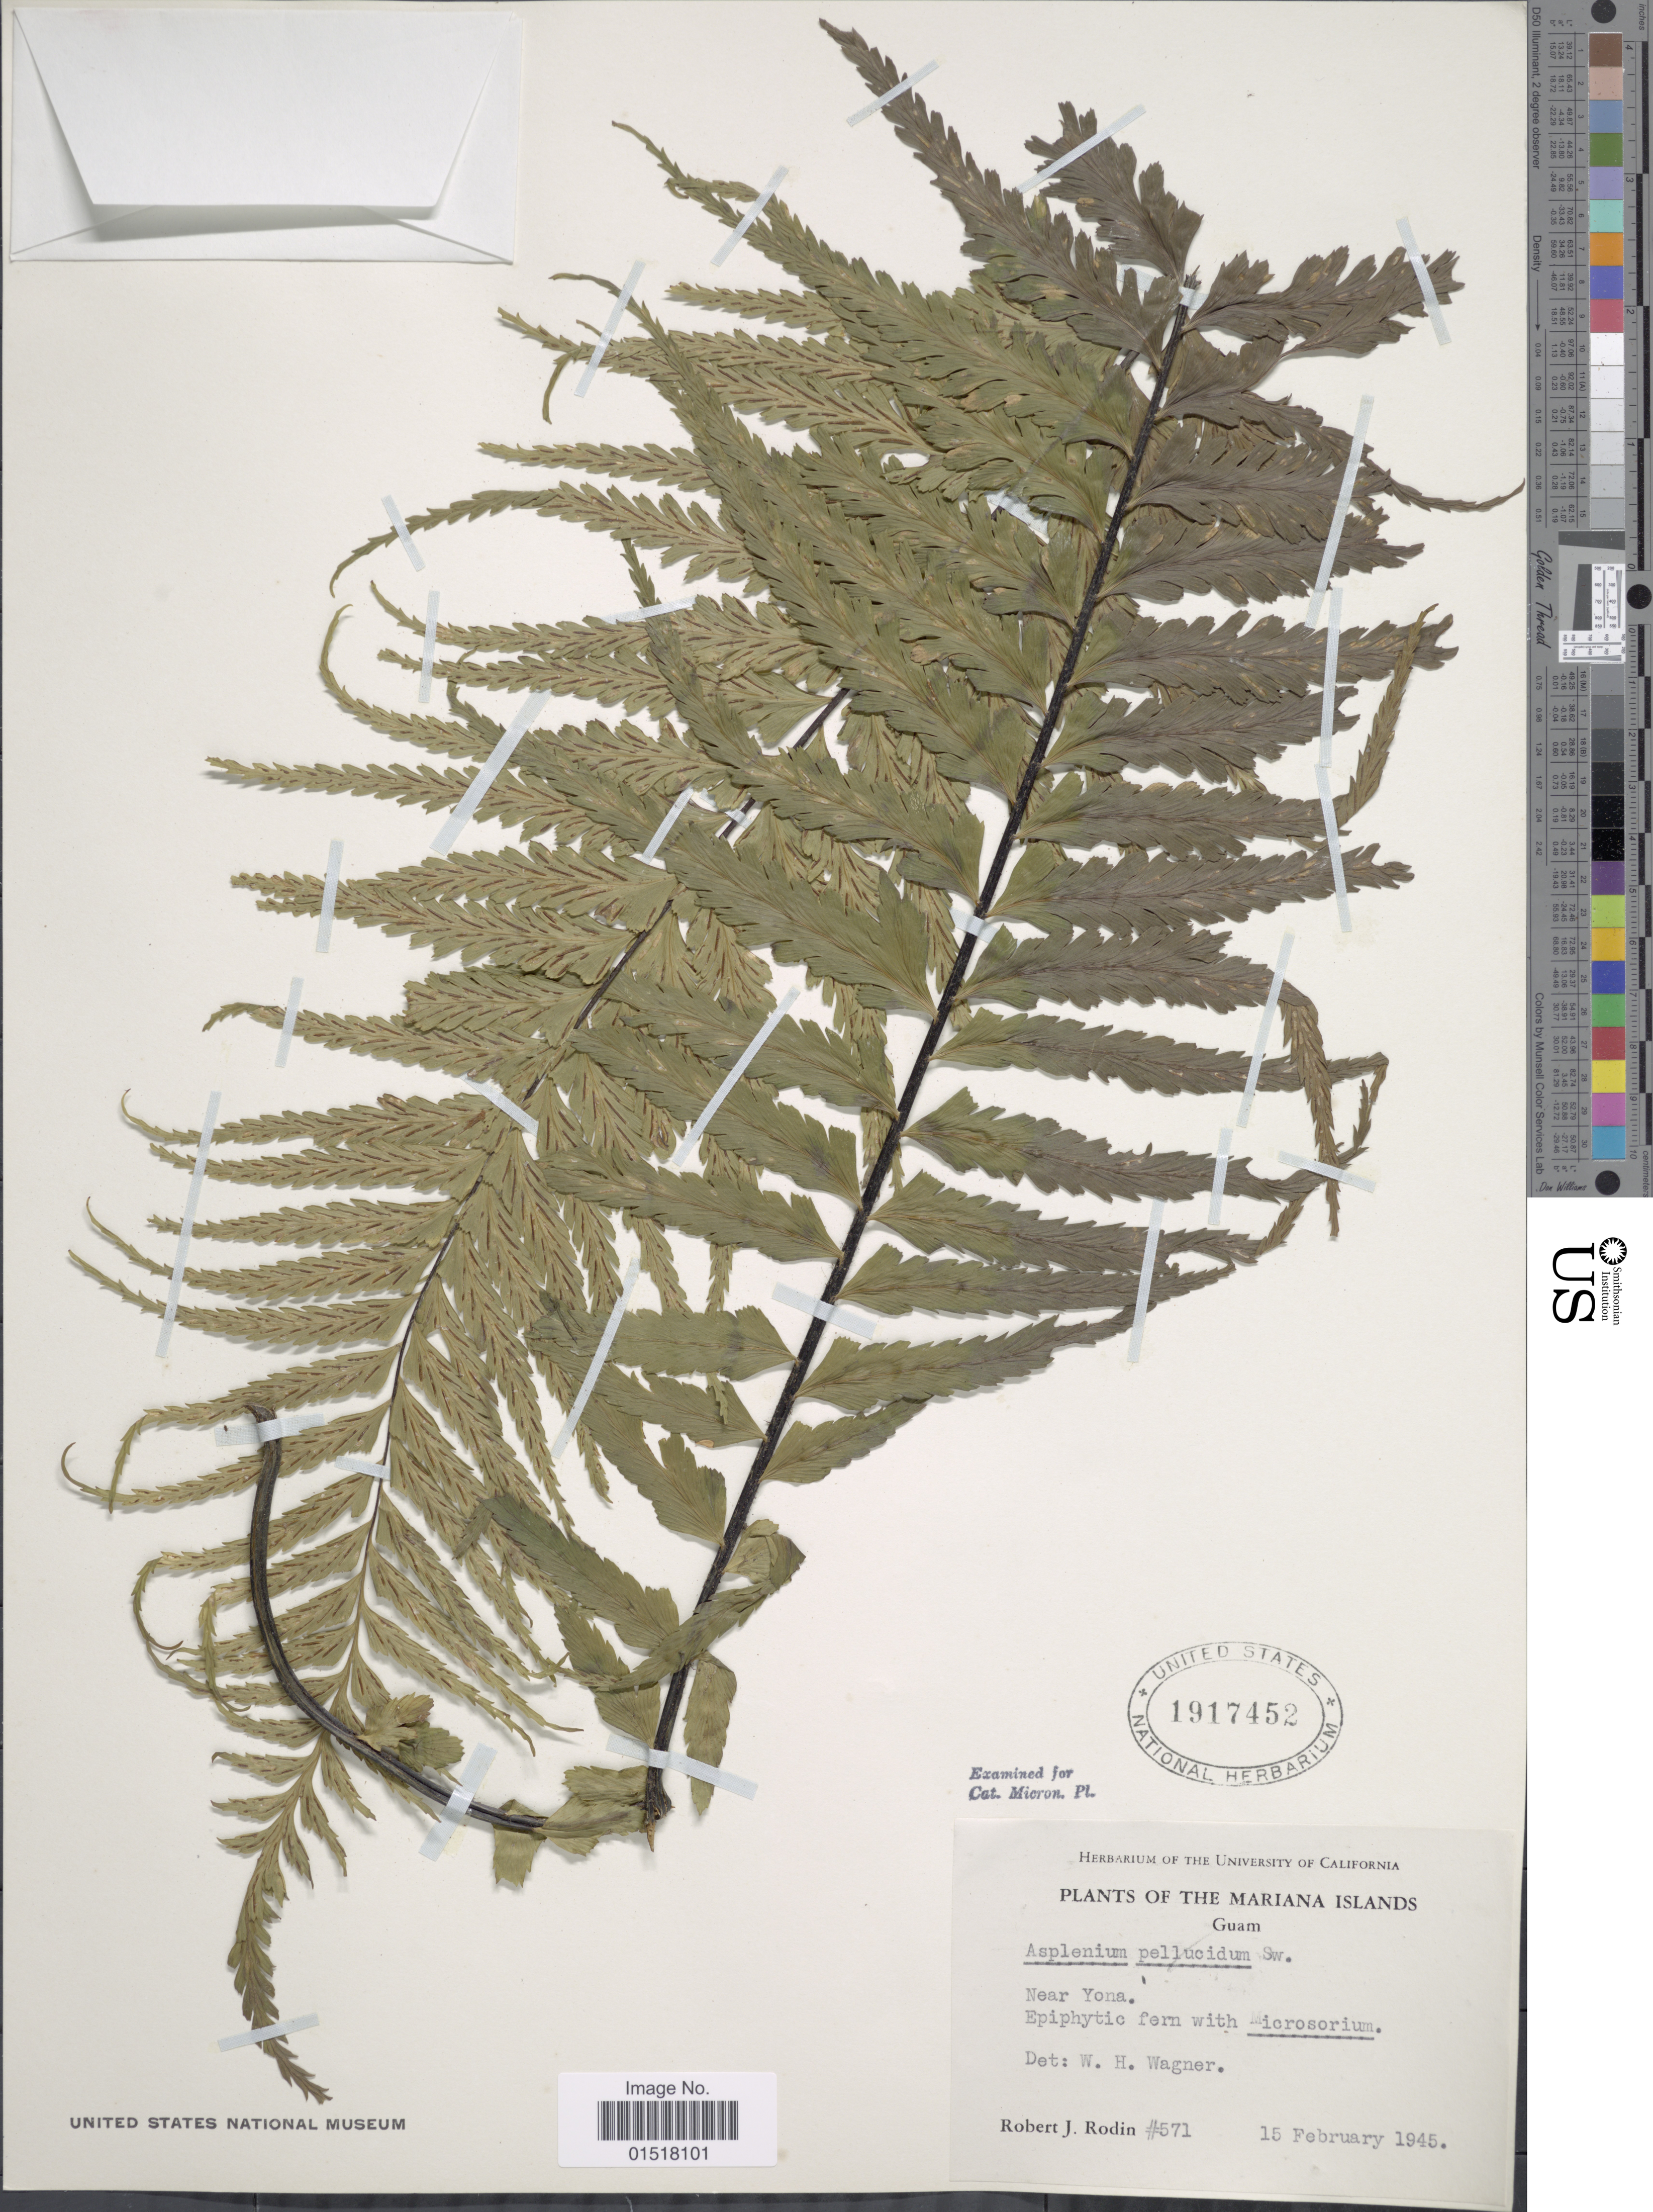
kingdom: Plantae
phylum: Tracheophyta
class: Polypodiopsida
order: Polypodiales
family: Aspleniaceae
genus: Asplenium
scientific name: Asplenium pellucidum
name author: Lam.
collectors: R. J. Rodin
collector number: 571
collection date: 1945-02-15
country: Guam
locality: Mariana Islands. Guam. Near Yona.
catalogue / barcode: US 1917452